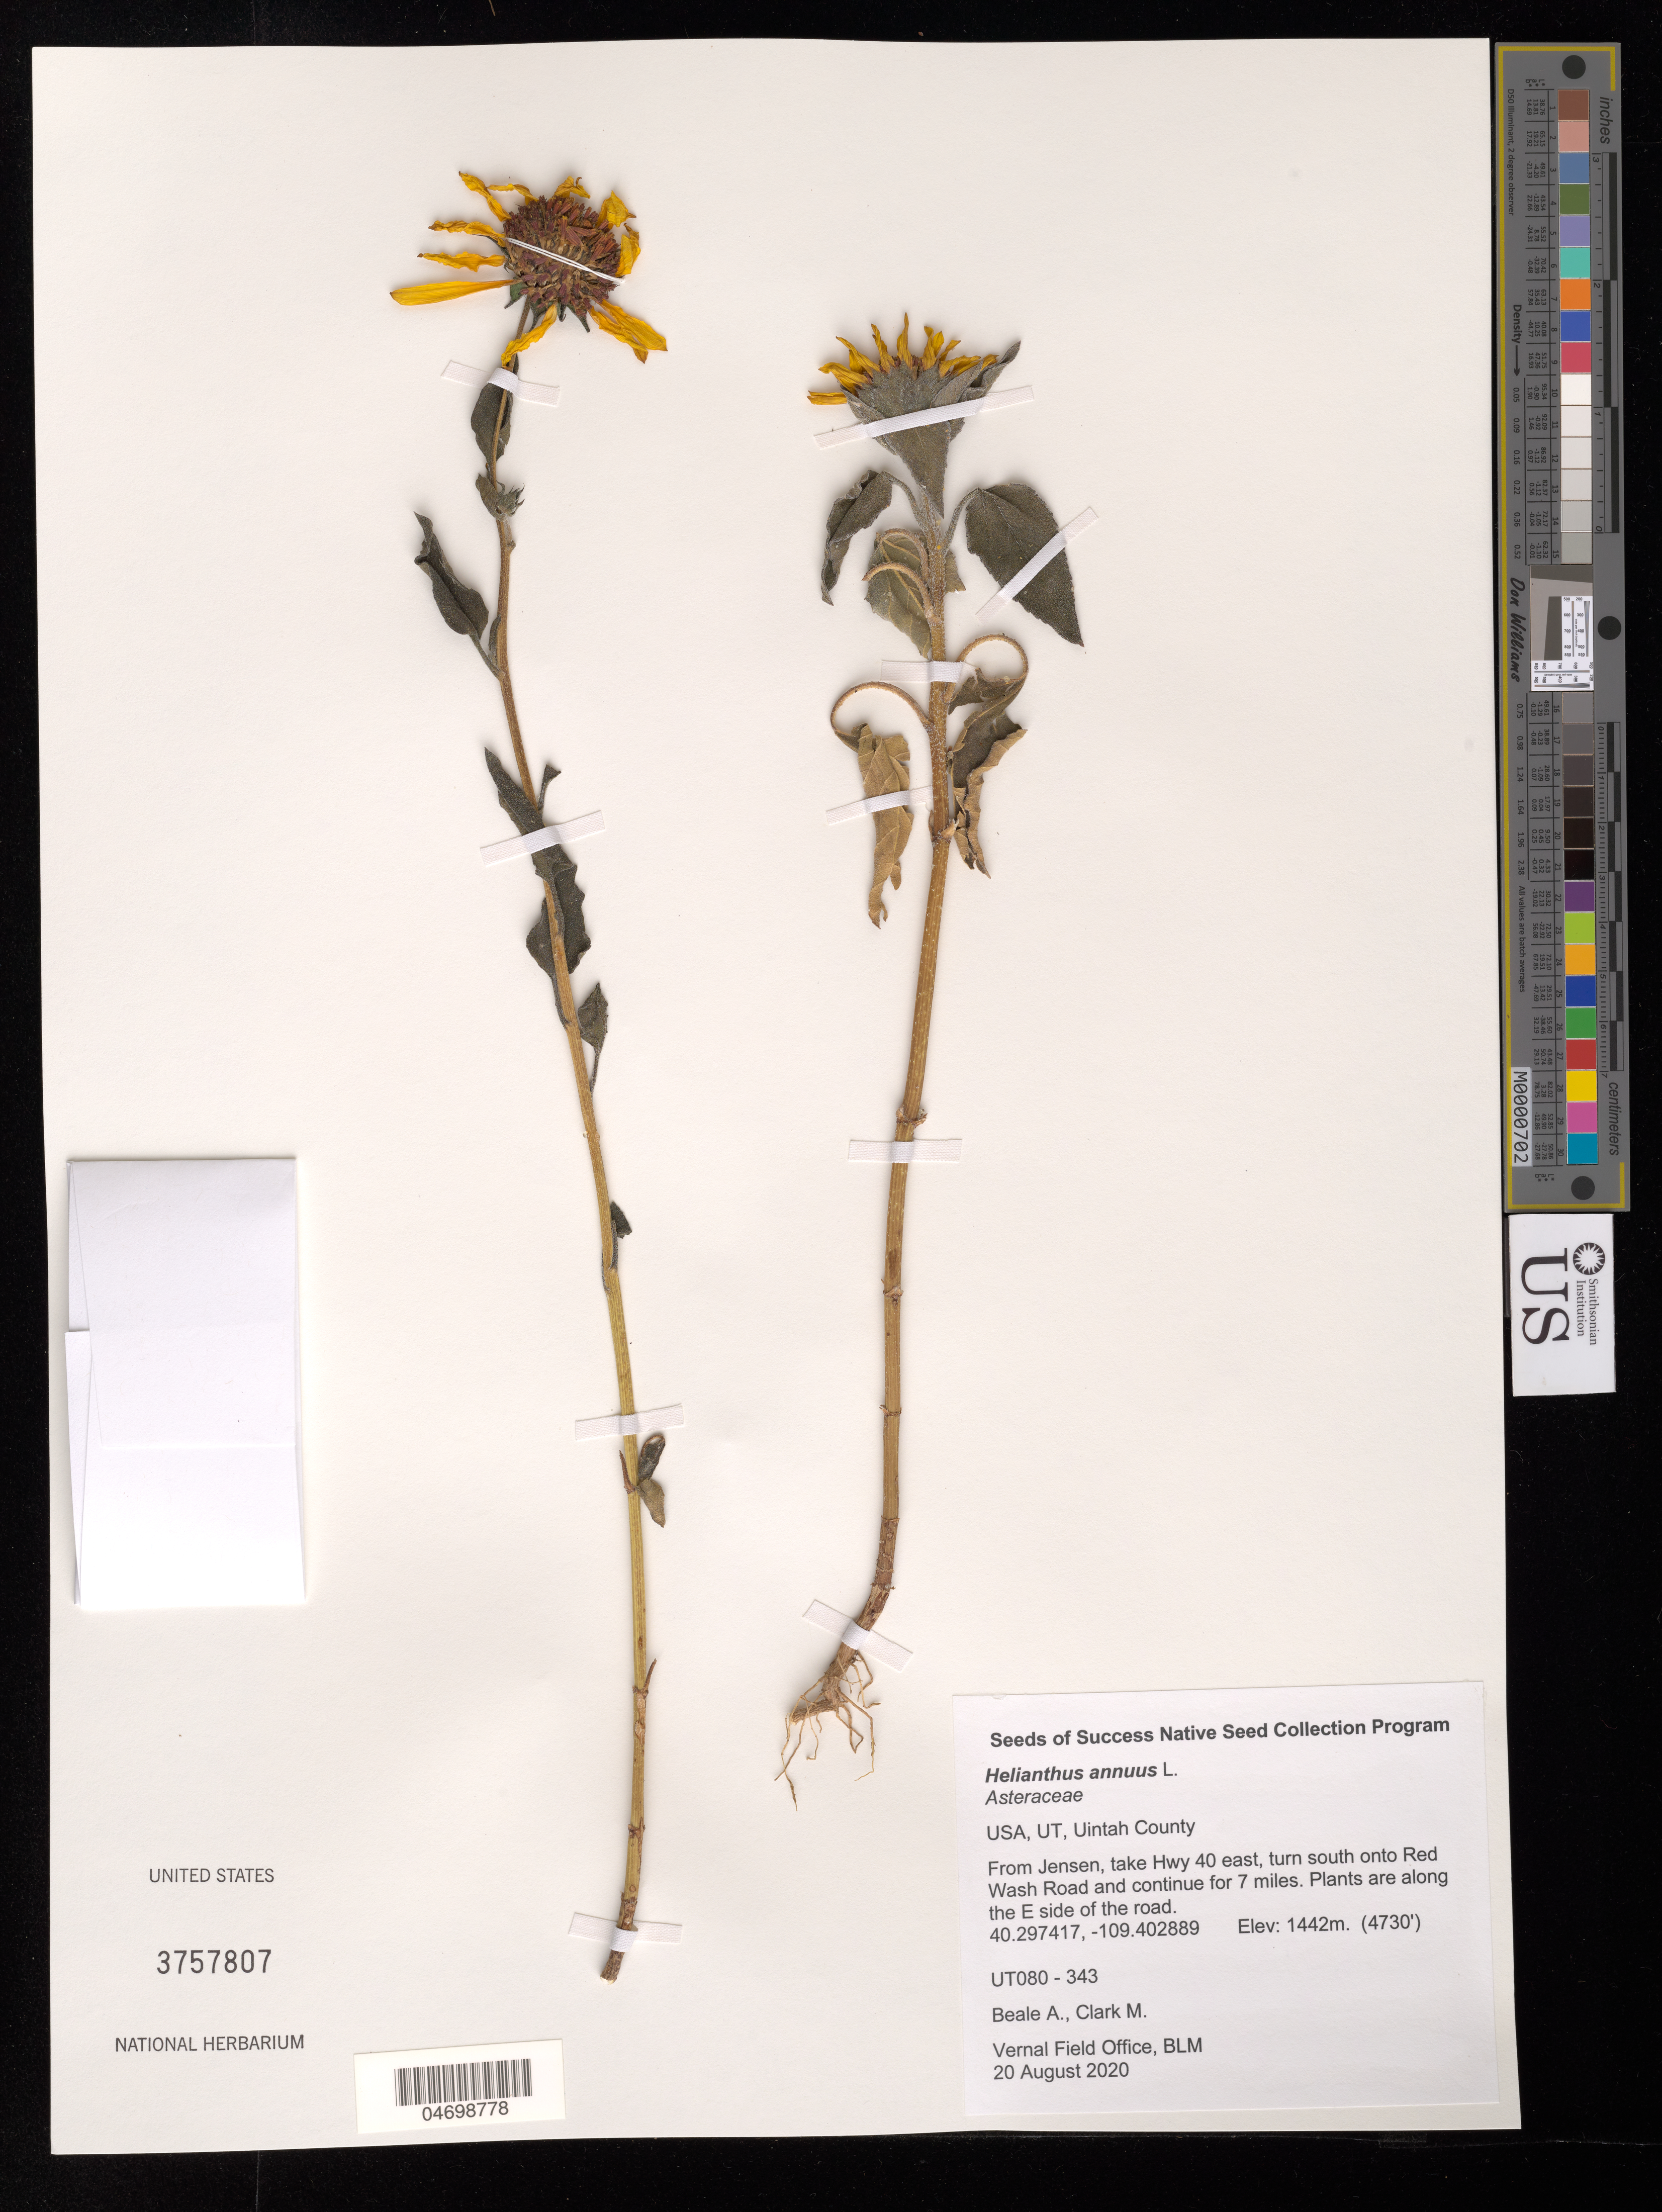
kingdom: Plantae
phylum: Tracheophyta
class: Magnoliopsida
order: Asterales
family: Asteraceae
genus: Helianthus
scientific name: Helianthus annuus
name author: L.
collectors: A. Beale & M. Clark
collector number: UT080-343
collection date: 2020-08-20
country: United States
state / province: Utah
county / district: Uintah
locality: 7 mi. on Red Wash Road.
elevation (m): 1442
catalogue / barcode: US 3757807